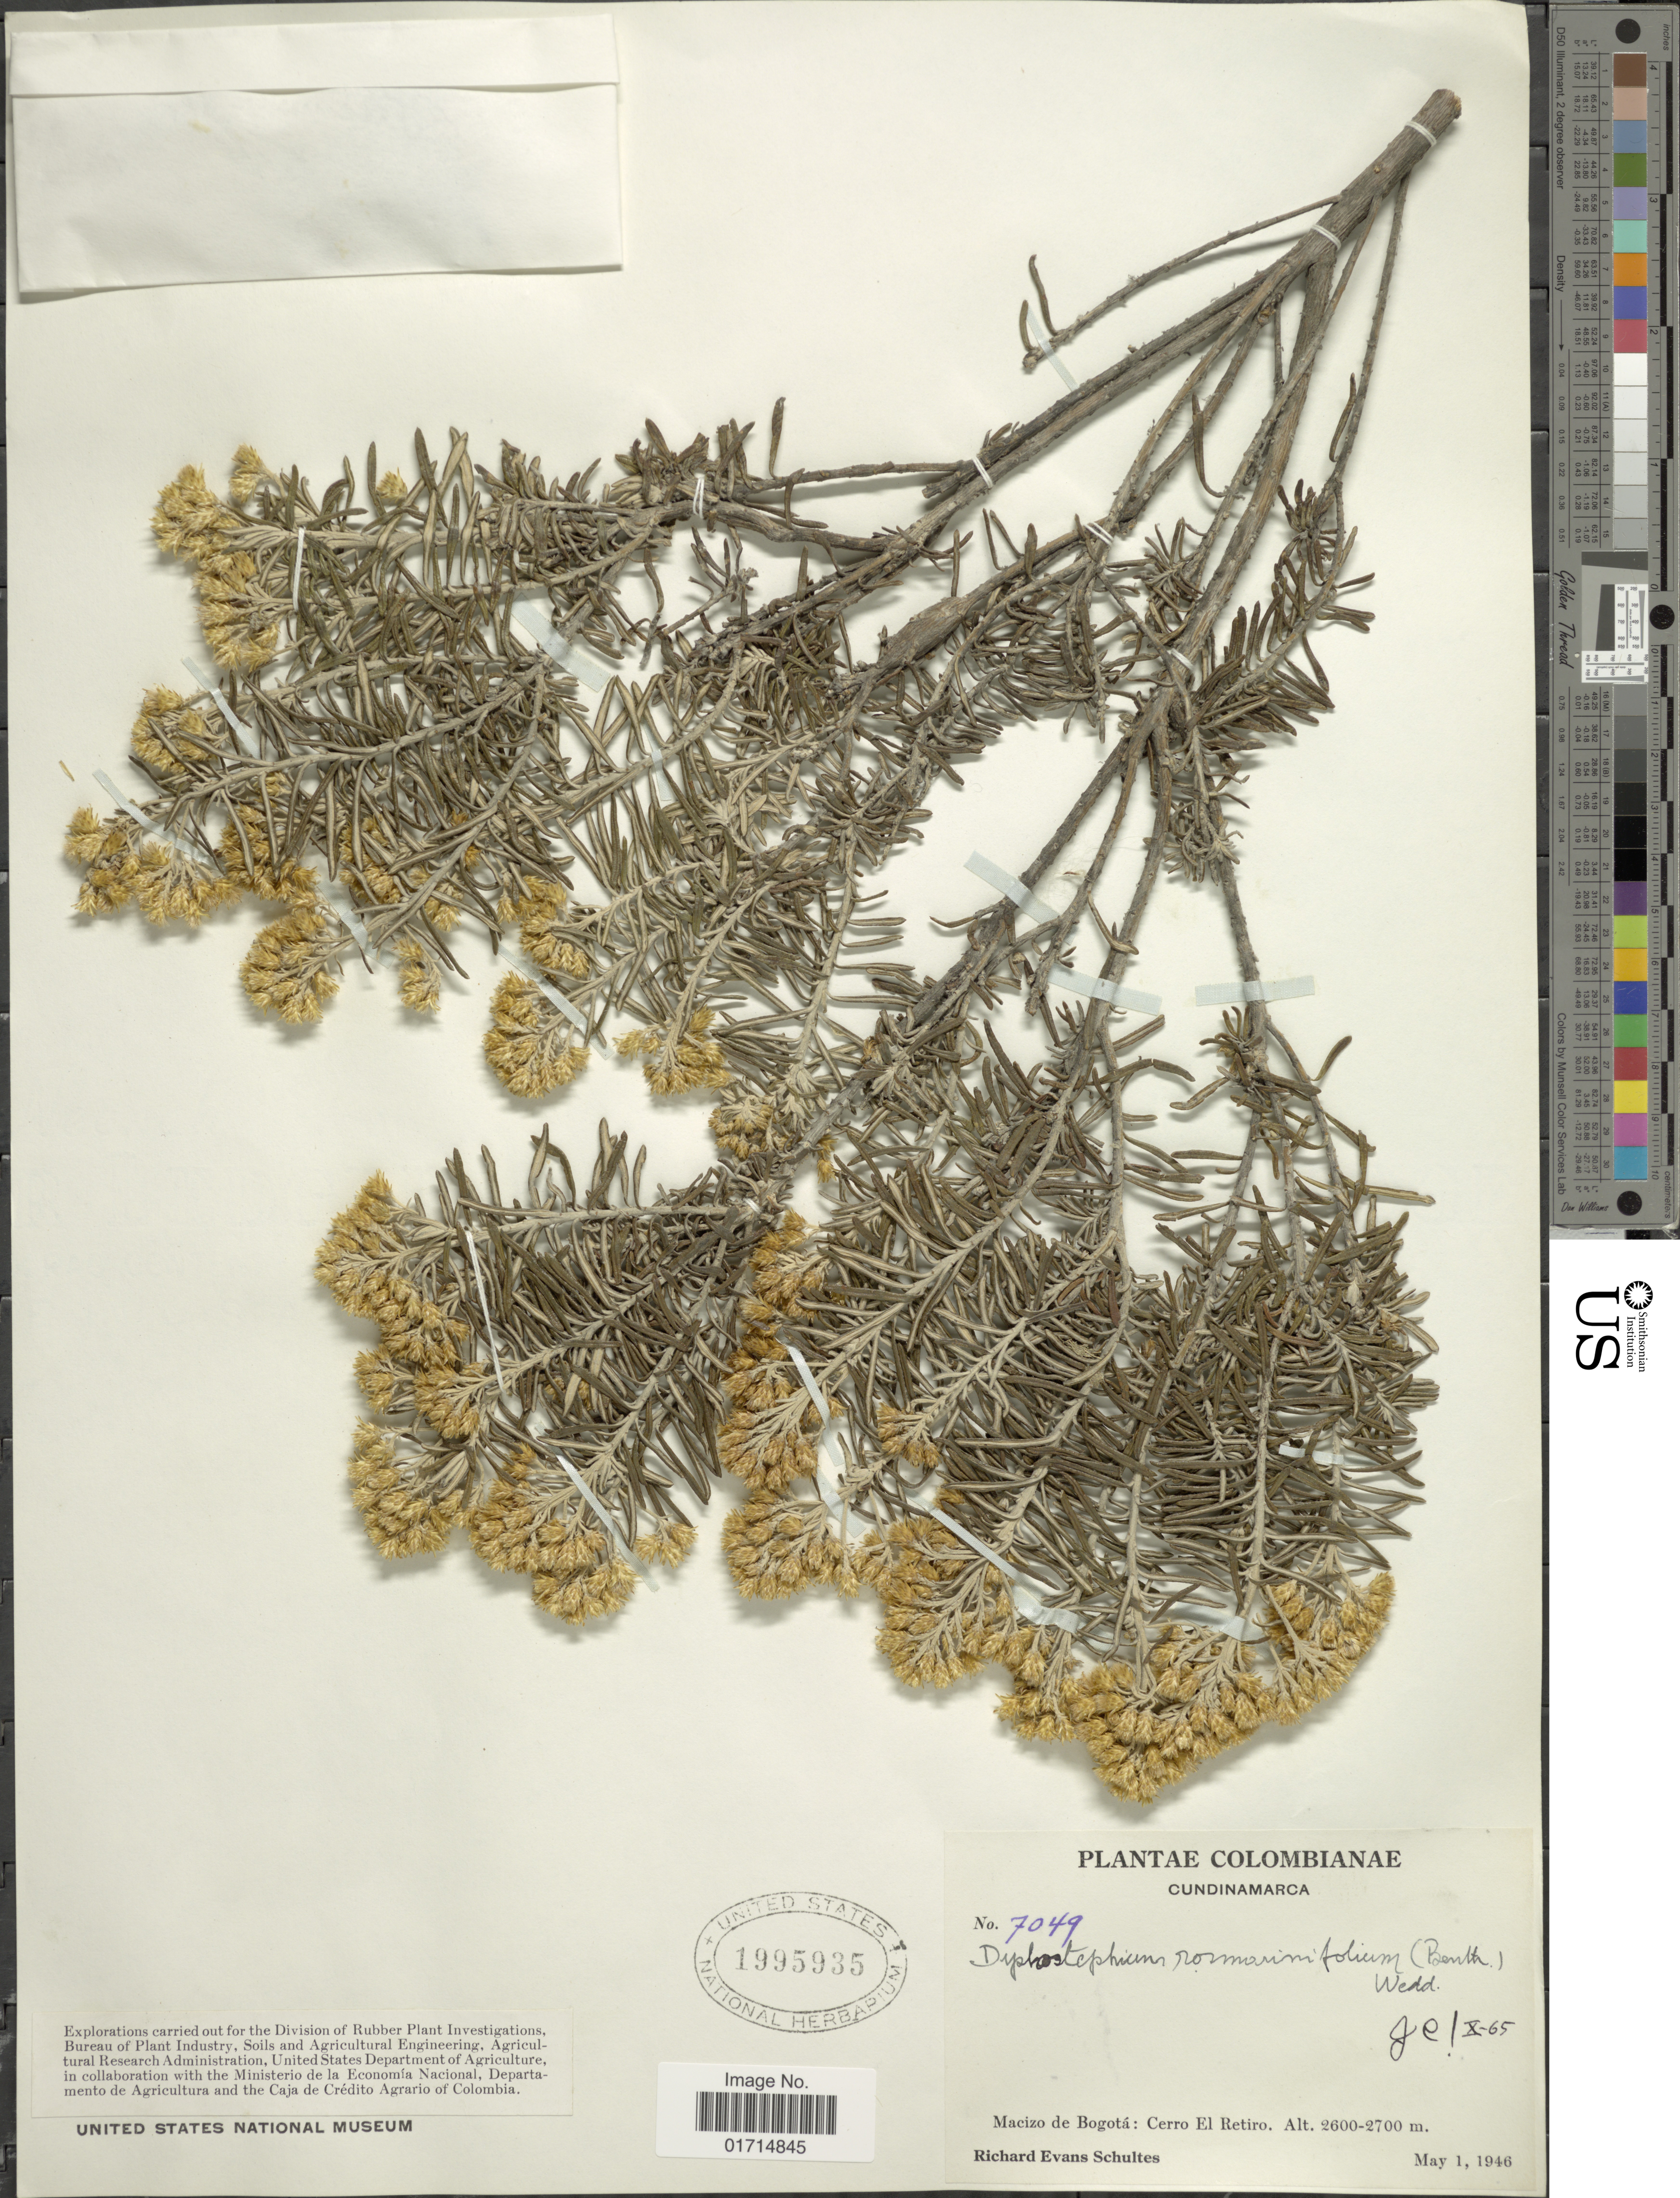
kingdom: Plantae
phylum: Tracheophyta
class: Magnoliopsida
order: Asterales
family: Asteraceae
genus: Diplostephium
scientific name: Diplostephium rosmarinifolium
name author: (Benth.) Wedd.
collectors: R. E. Schultes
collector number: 7049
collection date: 1946-05-01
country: Colombia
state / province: Cundinamarca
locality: Colombianae. Cundinamarca. Macizo de Bogota: Cerro El Retiro.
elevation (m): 2600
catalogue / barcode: US 1995935